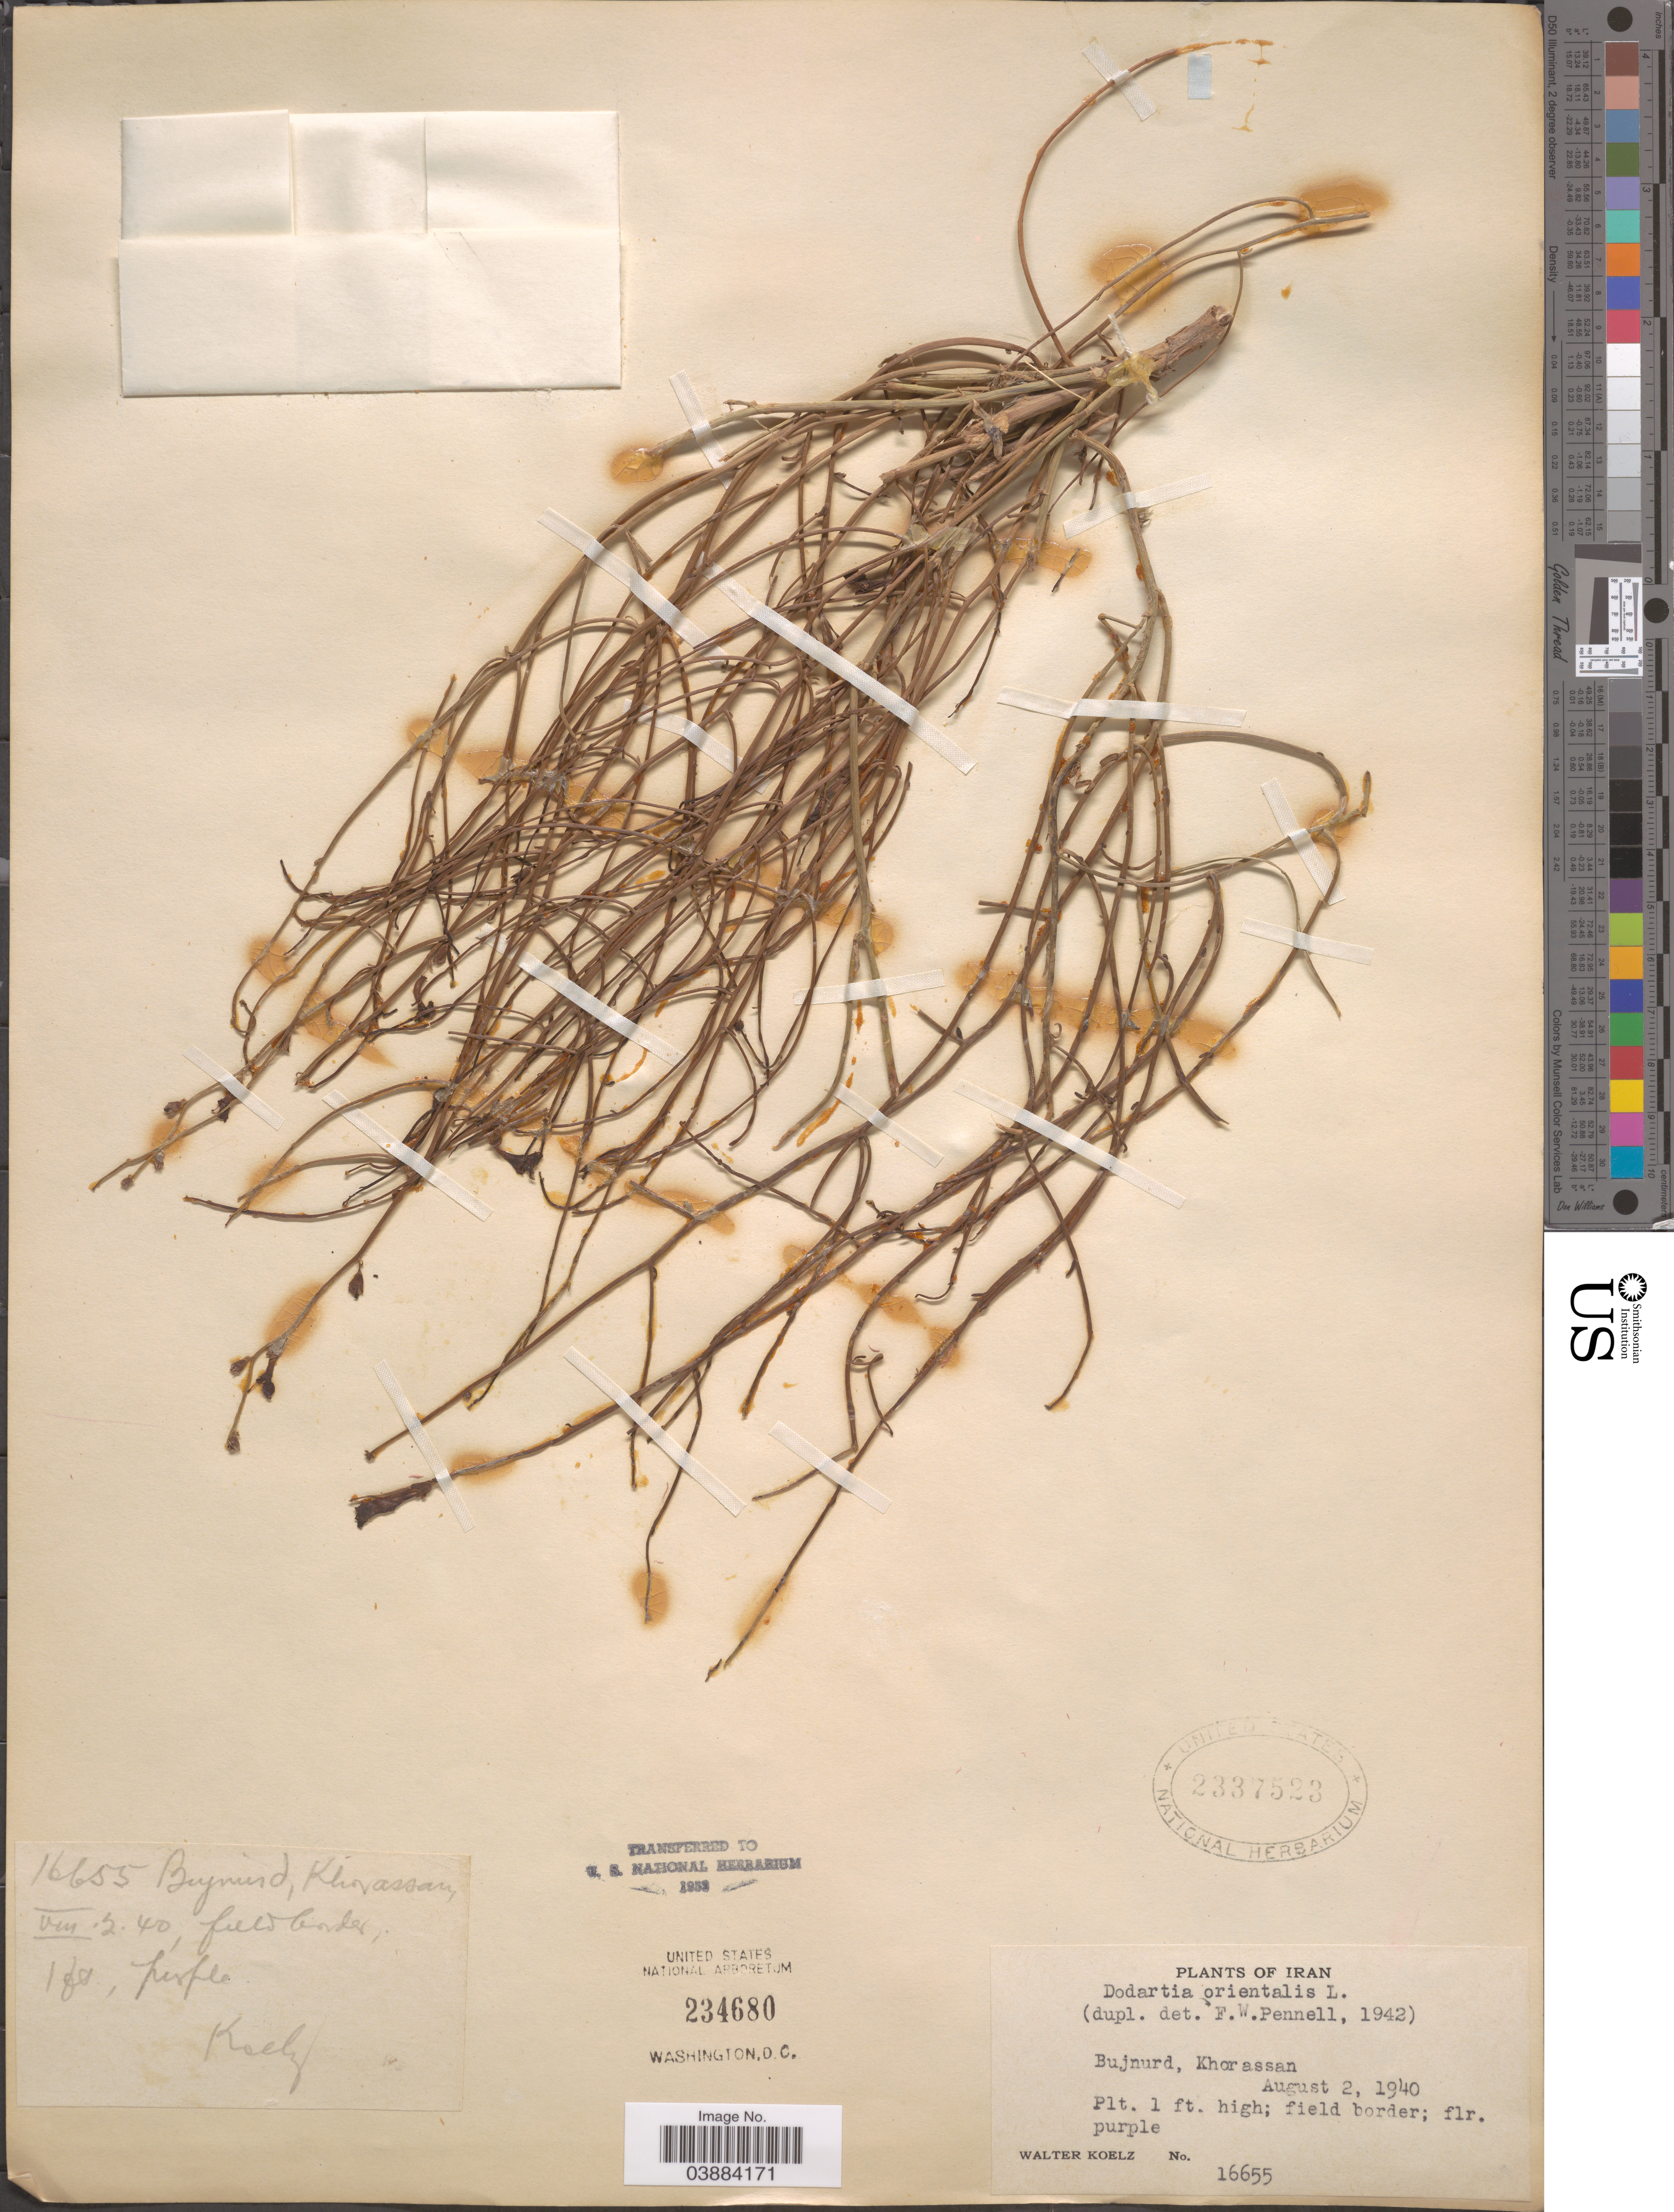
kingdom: Plantae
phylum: Tracheophyta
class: Magnoliopsida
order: Lamiales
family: Mazaceae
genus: Dodartia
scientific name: Dodartia orientalis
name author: L.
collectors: W. N. Koelz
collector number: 16655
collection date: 1940-08-02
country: Iran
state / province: Khorasan [obsolete]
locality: Bujnurd.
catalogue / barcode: US 2337523